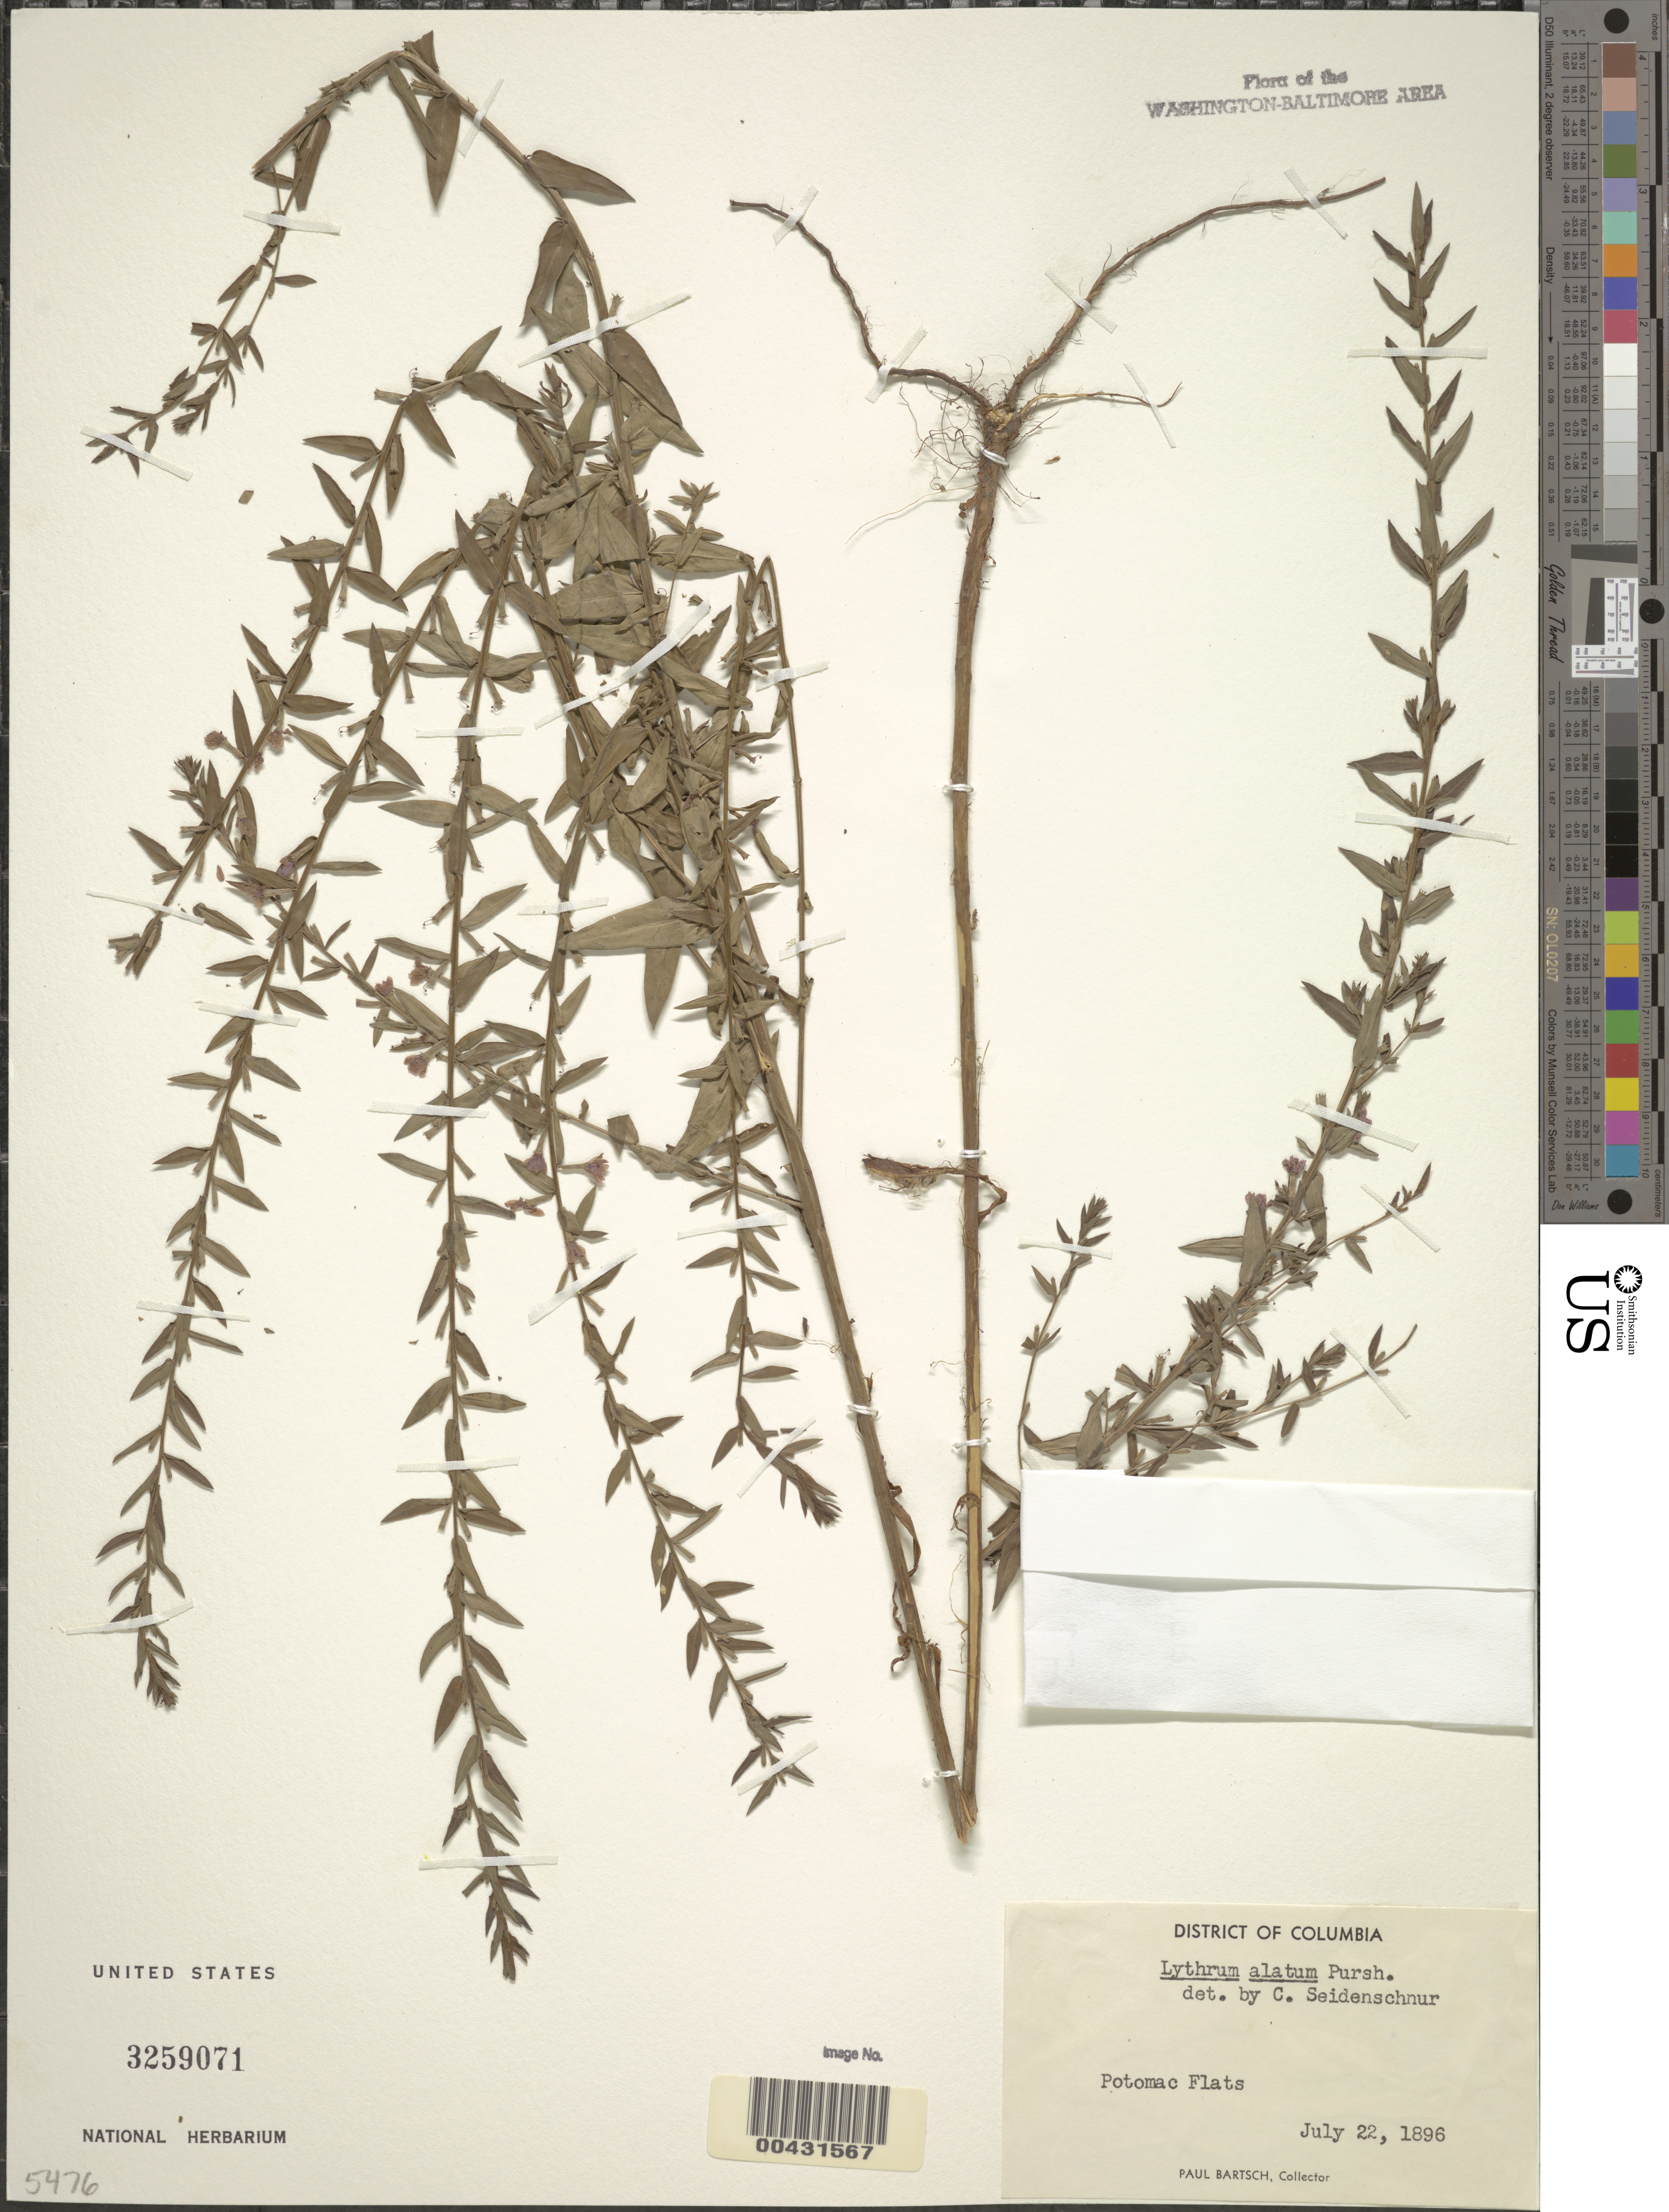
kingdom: Plantae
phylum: Tracheophyta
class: Magnoliopsida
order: Myrtales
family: Lythraceae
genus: Lythrum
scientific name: Lythrum alatum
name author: Pursh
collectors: P. Bartsch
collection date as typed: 22 Jul 1896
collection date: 1896-07-22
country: United States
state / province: District of Columbia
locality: Potomac flats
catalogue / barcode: US 3259071